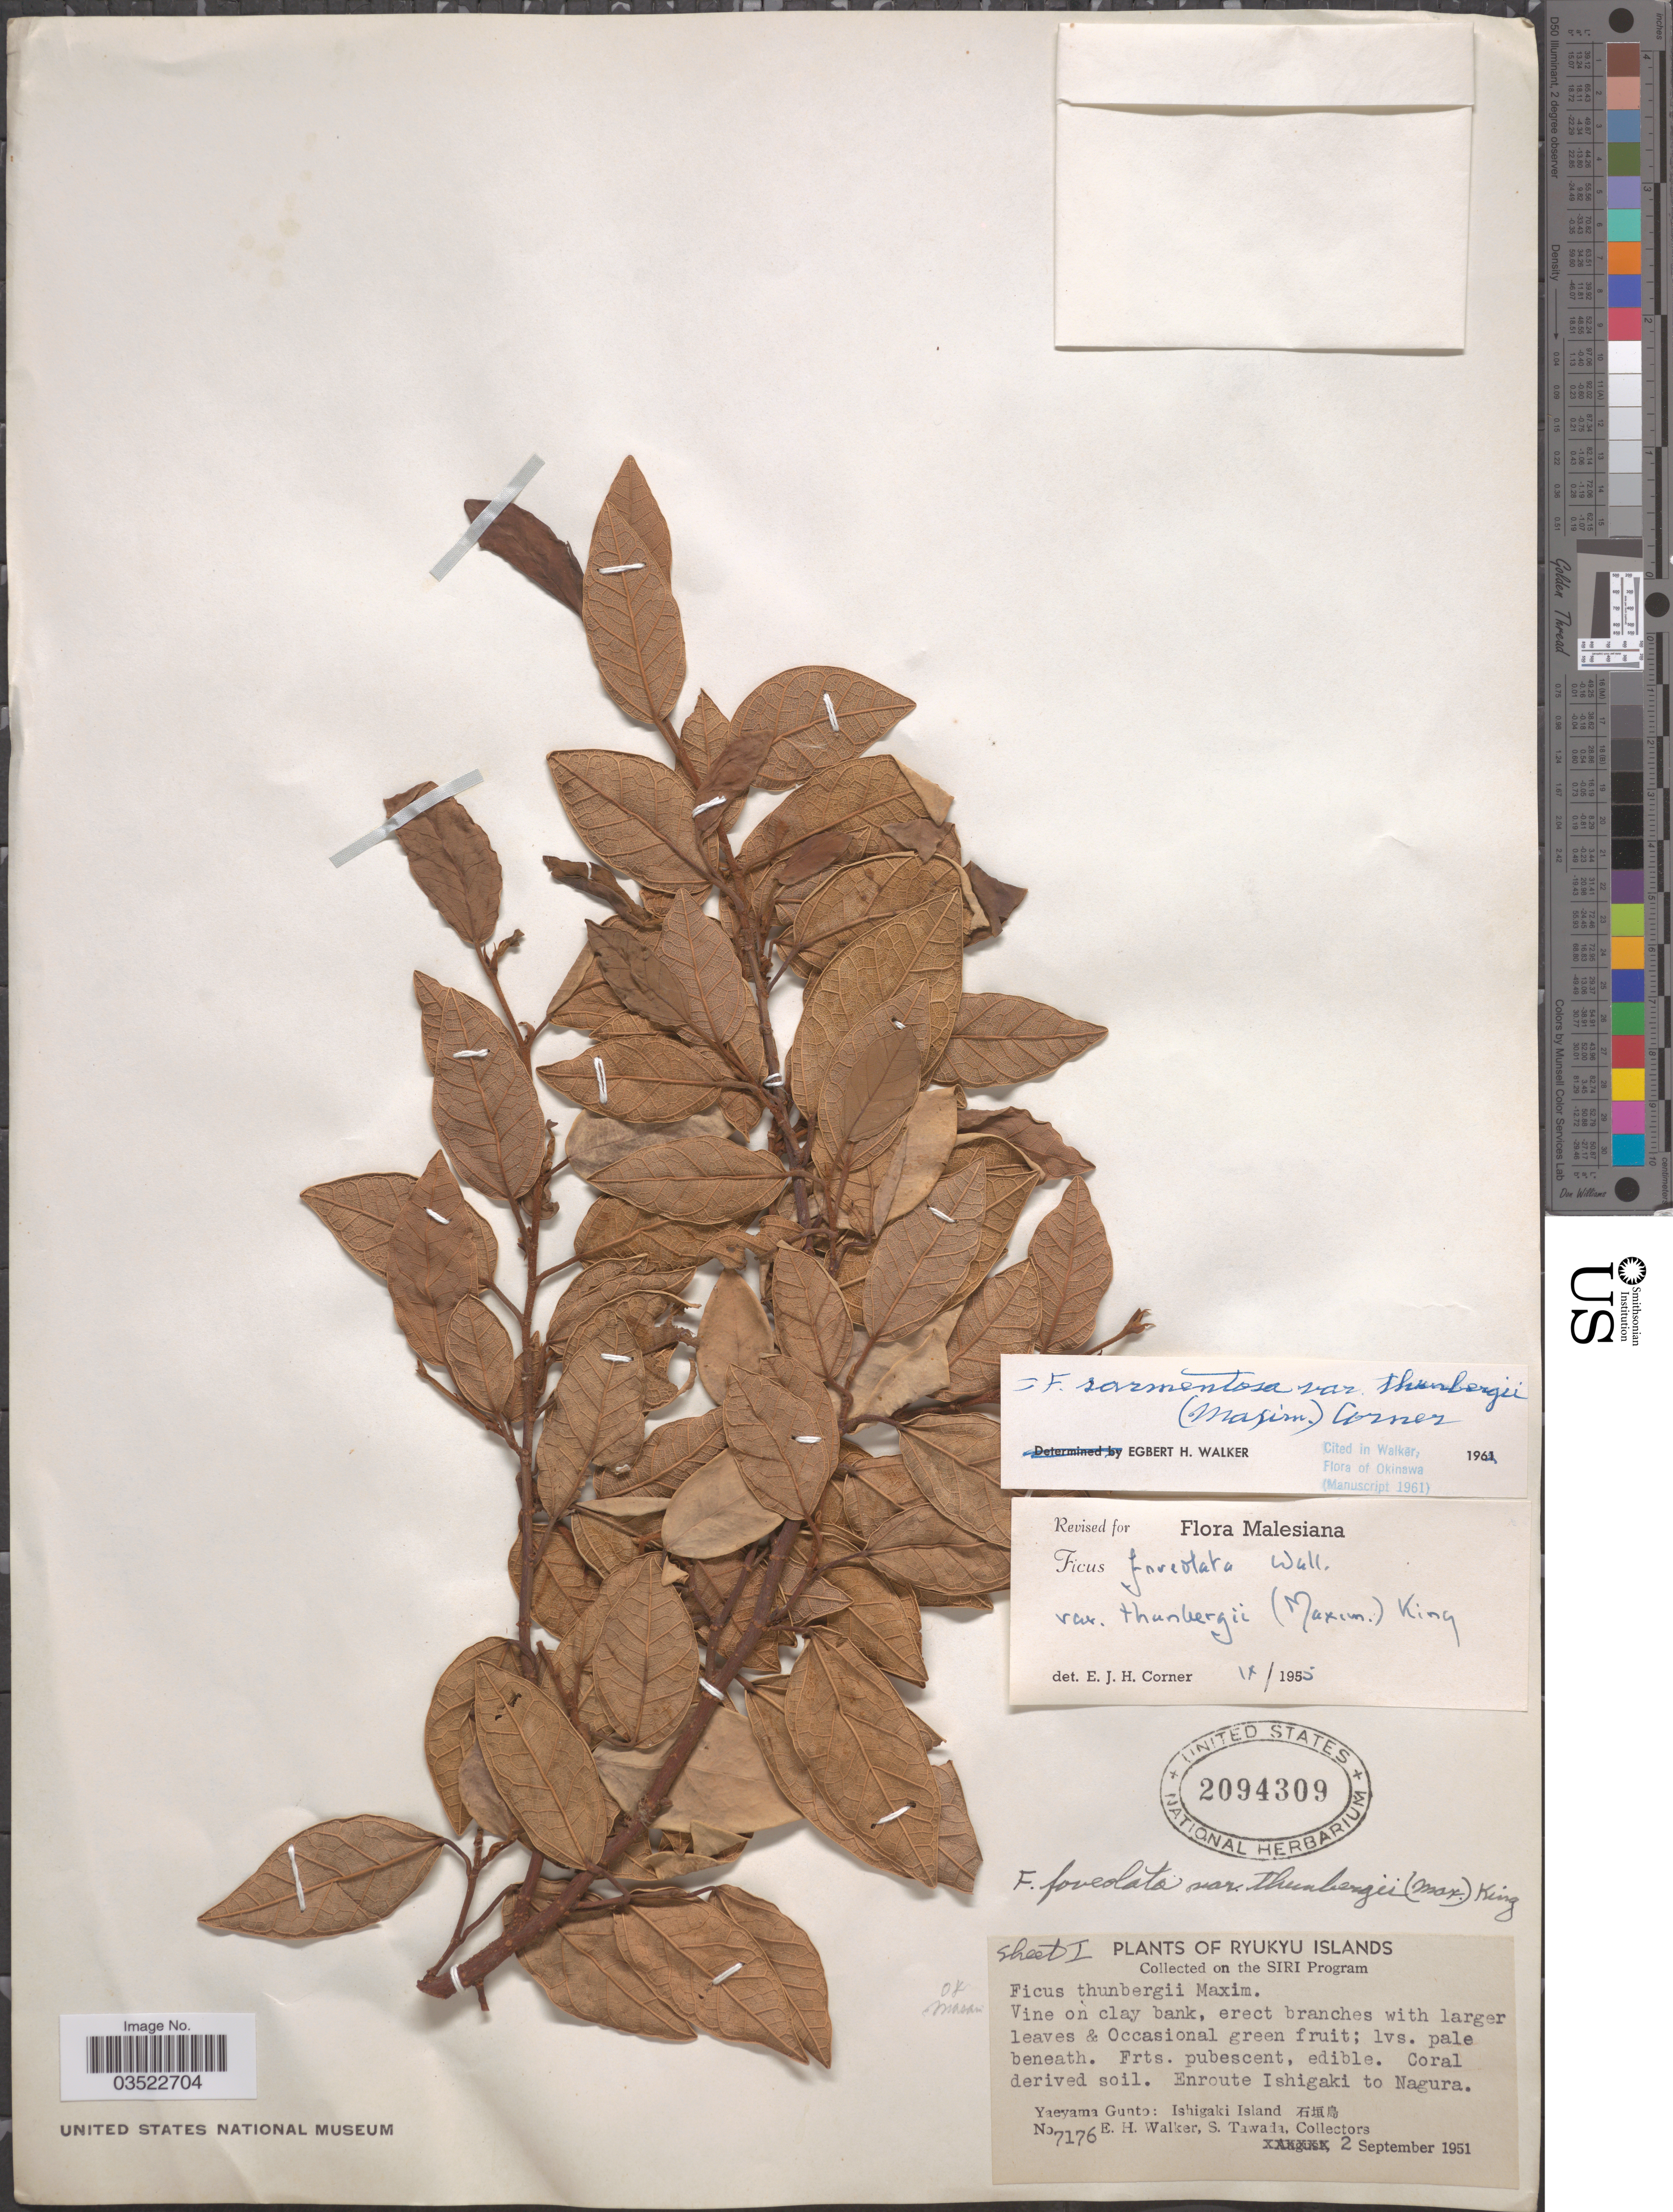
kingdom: Plantae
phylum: Tracheophyta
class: Magnoliopsida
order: Rosales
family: Moraceae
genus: Ficus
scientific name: Ficus sarmentosa var. thunbergii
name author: (Maxim.) Corner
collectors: E. H. Walker & S. Tawada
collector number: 7176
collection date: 1951-09-02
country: Japan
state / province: Okinawa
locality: Ryukyu Islands. Yaeyama Gunto: Ishigaki Island X.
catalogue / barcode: US 2094309